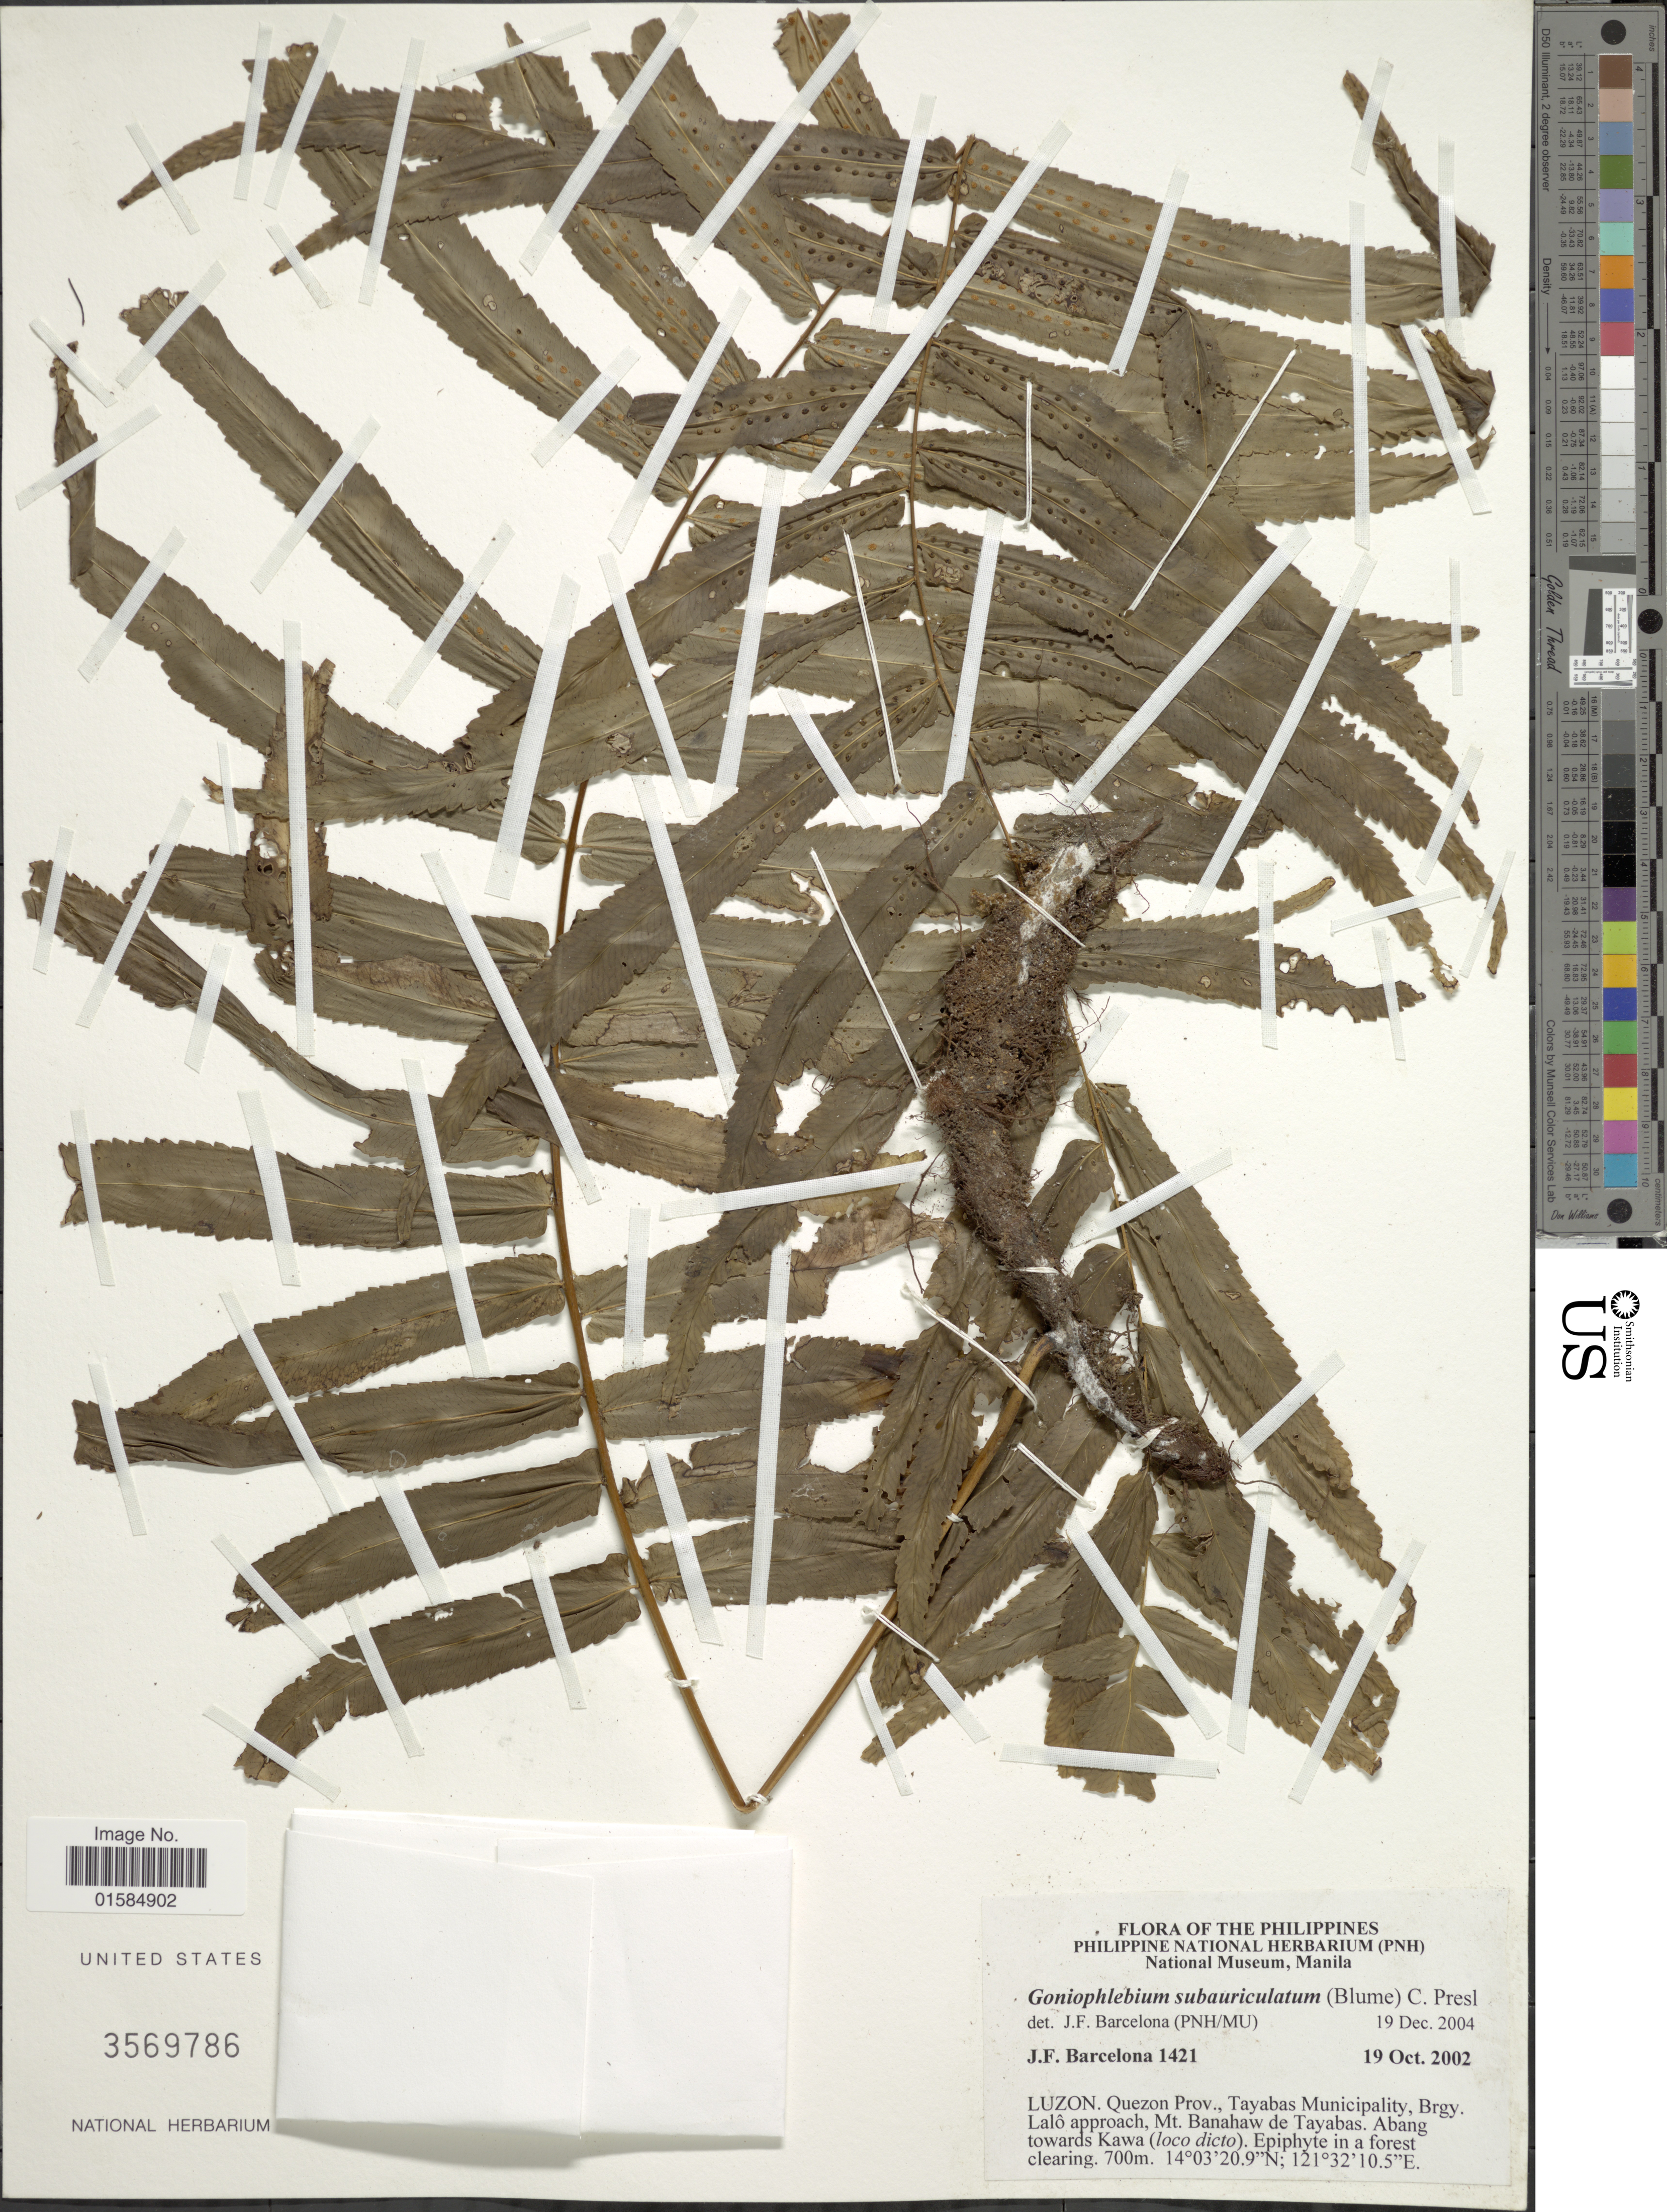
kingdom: Plantae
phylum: Tracheophyta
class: Polypodiopsida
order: Polypodiales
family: Polypodiaceae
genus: Goniophlebium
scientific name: Goniophlebium subauriculatum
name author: (Blume) C. Presl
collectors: J. F. Barcelona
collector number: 1421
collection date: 2002-10-19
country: Philippines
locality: Luzon, Quezon Prov., Tayabas Municipality, Brgy. Lalo approach, Mt. Banahaw de Tayabas, Abang towards Kawa (loco dicto)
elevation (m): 700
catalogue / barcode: US 3569786